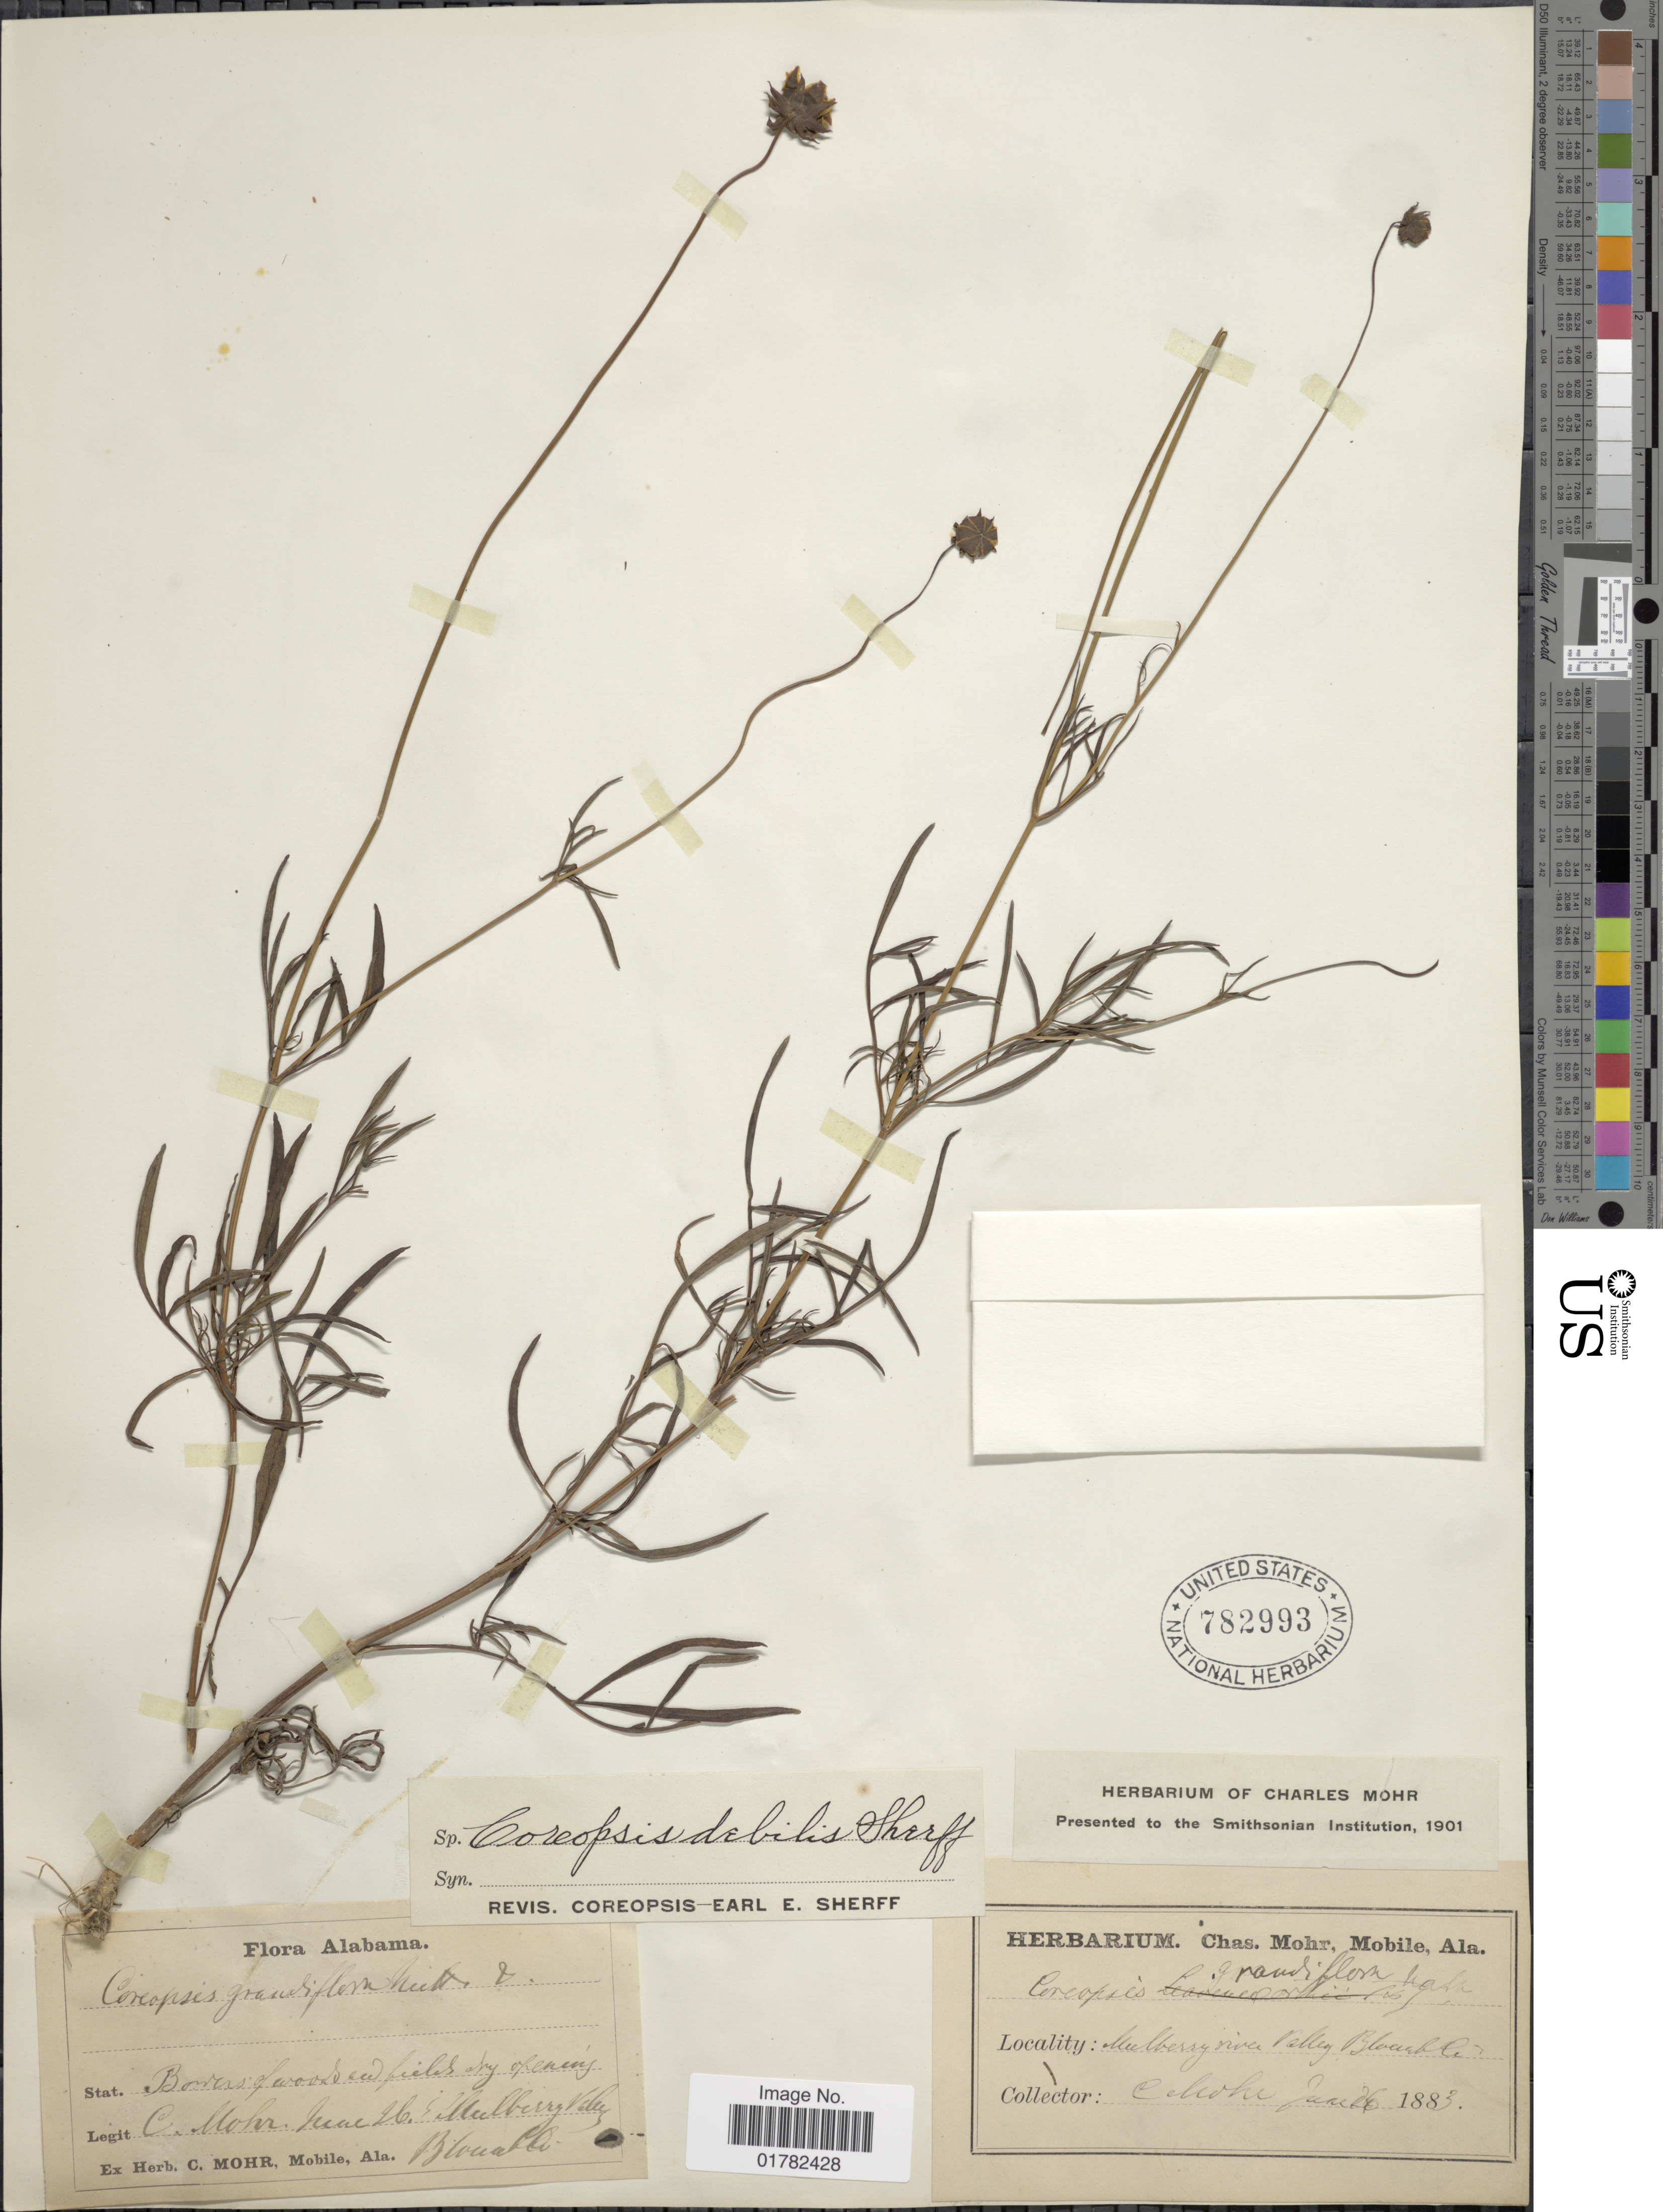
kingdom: Plantae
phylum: Tracheophyta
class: Magnoliopsida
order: Asterales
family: Asteraceae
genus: Coreopsis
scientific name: Coreopsis debilis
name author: Sherff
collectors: C. T. Mohr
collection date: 1883-06-26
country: United States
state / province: Alabama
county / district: Blount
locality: Borders of woods and fields dry opening. Mulberry river Valley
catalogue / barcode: US 782993